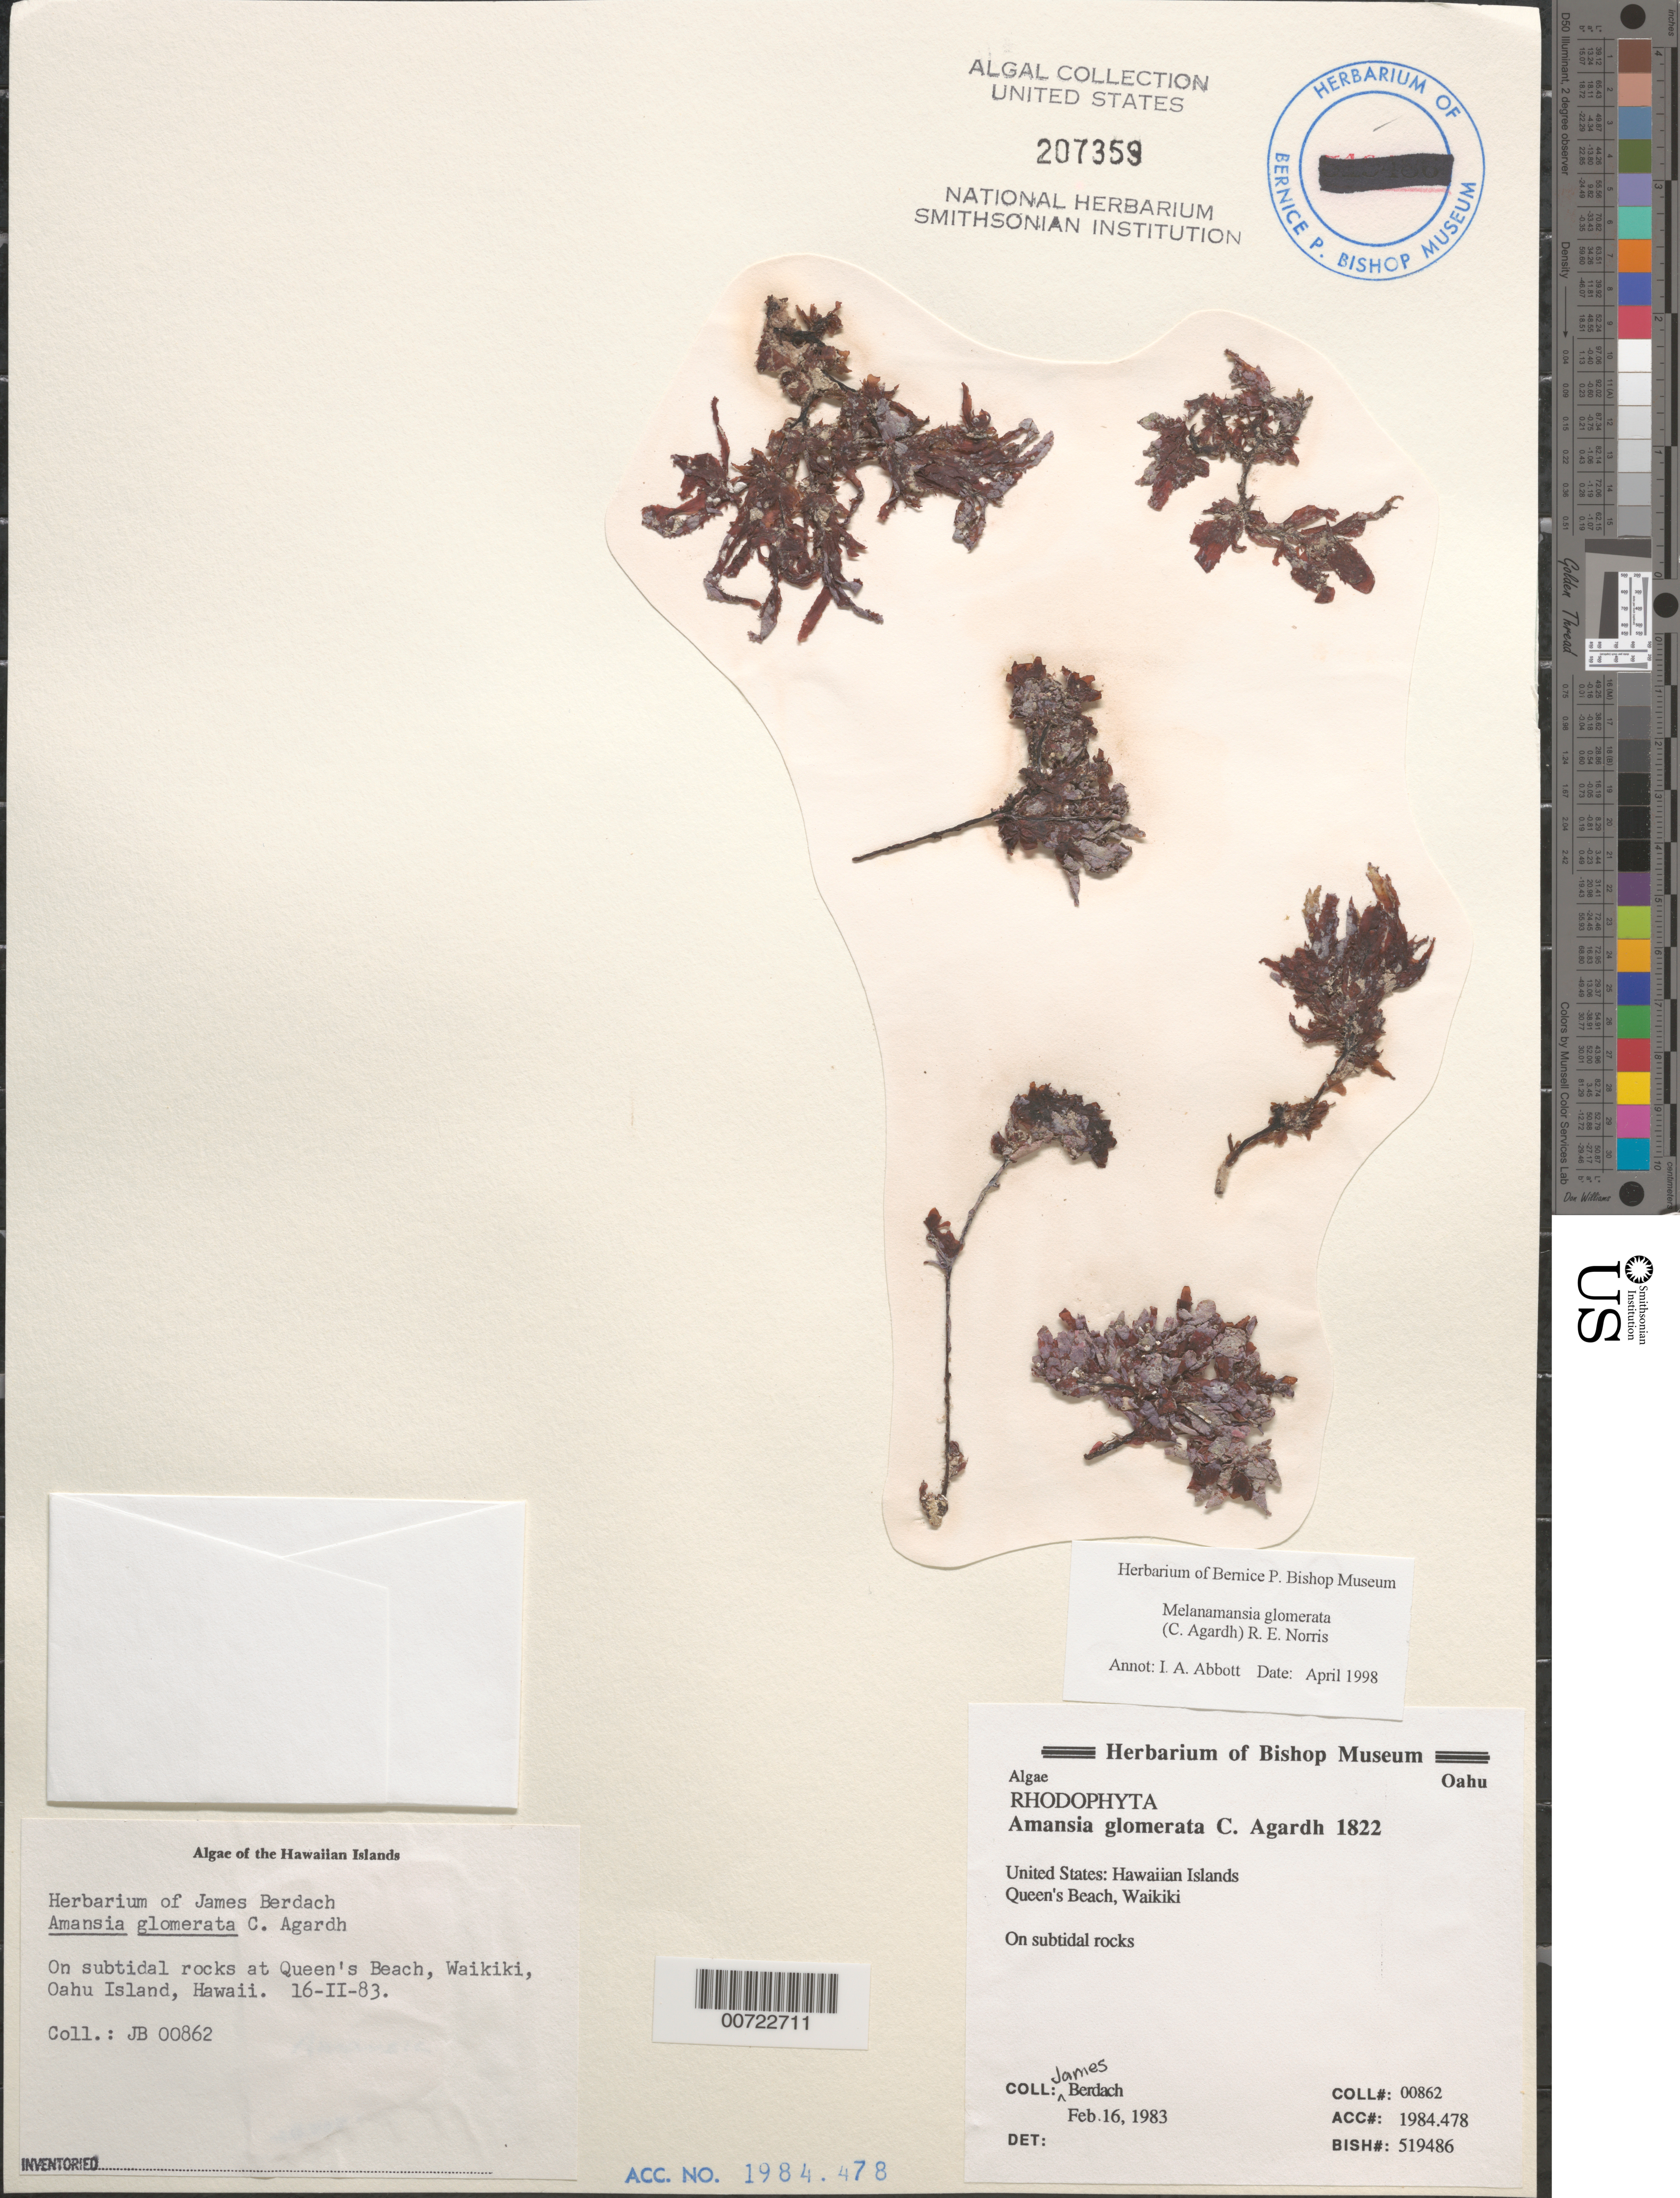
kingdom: Plantae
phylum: Rhodophyta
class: Florideophyceae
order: Ceramiales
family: Rhodomelaceae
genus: Amansia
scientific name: Amansia glomerata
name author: C. Agardh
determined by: Algae name updating Project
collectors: J. Berdach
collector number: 00862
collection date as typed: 16 Feb 1983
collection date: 1983-02-16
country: United States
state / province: Hawaii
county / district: Honolulu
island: Oahu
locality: Queen's Beach, Waikiki, Honolulu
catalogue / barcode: US 207359